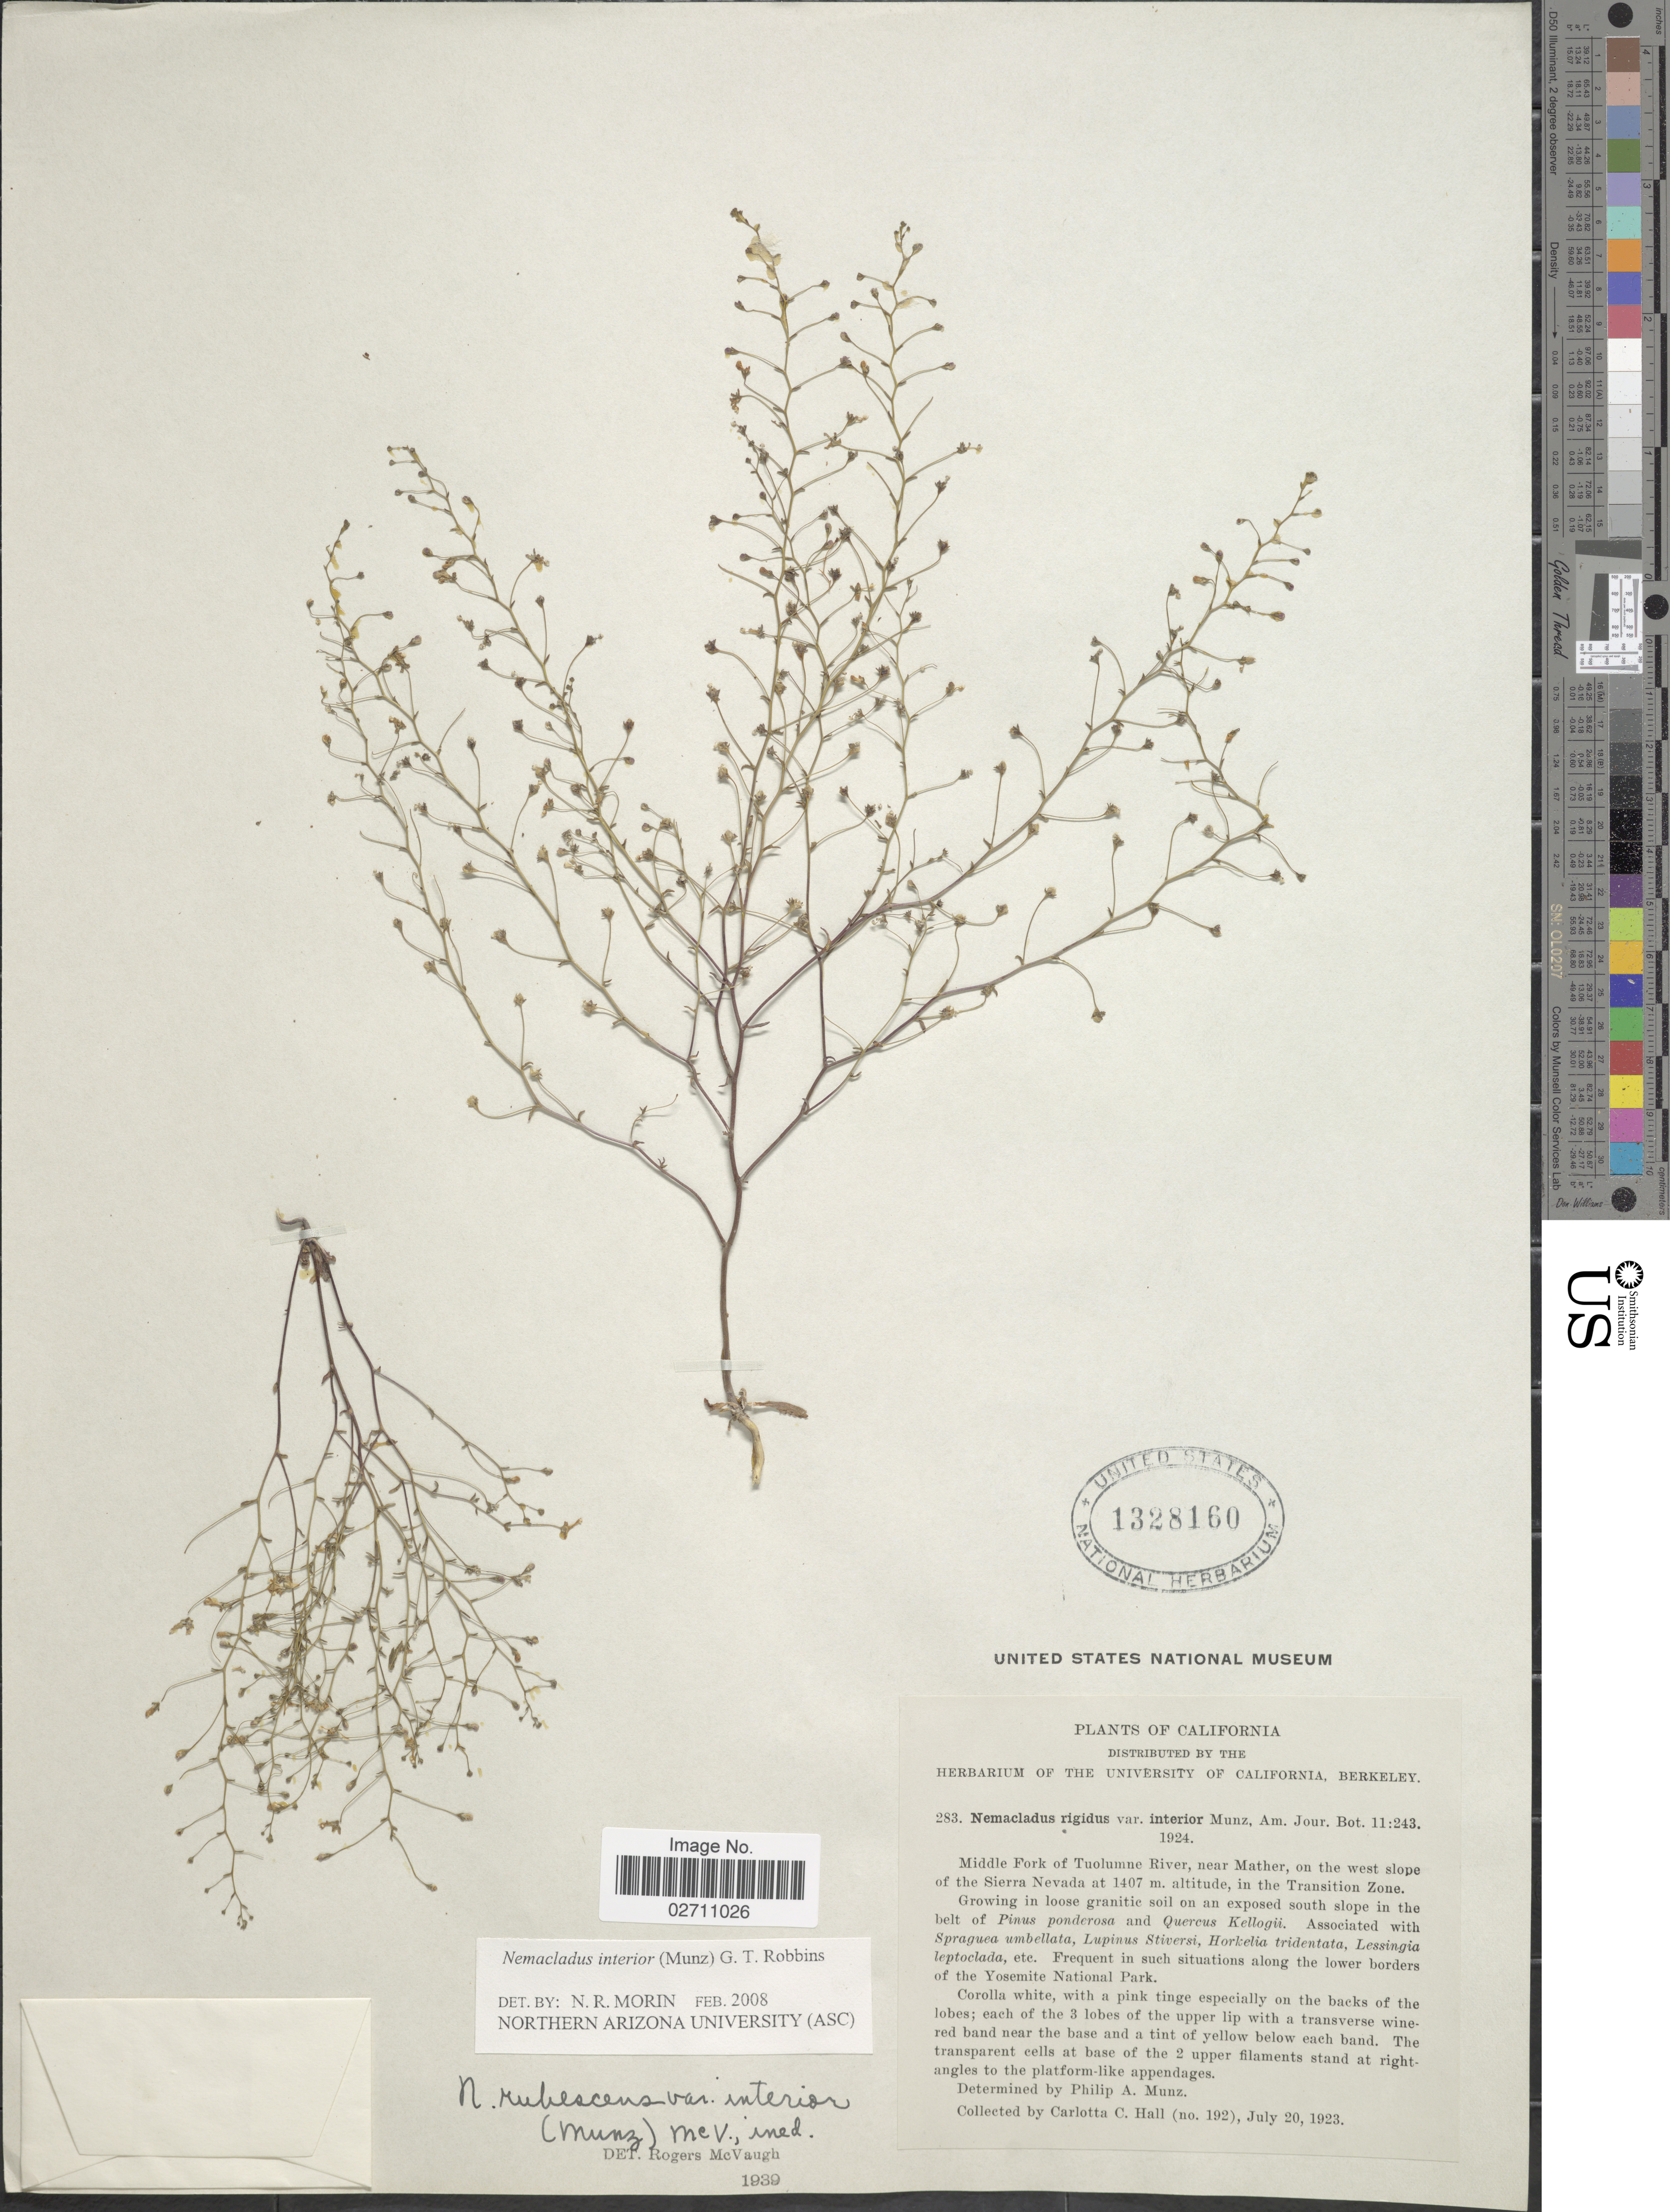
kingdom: Plantae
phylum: Tracheophyta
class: Magnoliopsida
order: Asterales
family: Campanulaceae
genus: Nemacladus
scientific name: Nemacladus interior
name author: (Munz) G.T. Robbins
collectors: C. C. Hall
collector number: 192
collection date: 1923-07-20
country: United States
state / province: California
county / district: Tuolumne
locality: Middle Fork of Tuolumne River, near Mather, on the west slope of the Sierra Nevada, in the Transition Zone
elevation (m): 1407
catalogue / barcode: US 1328160